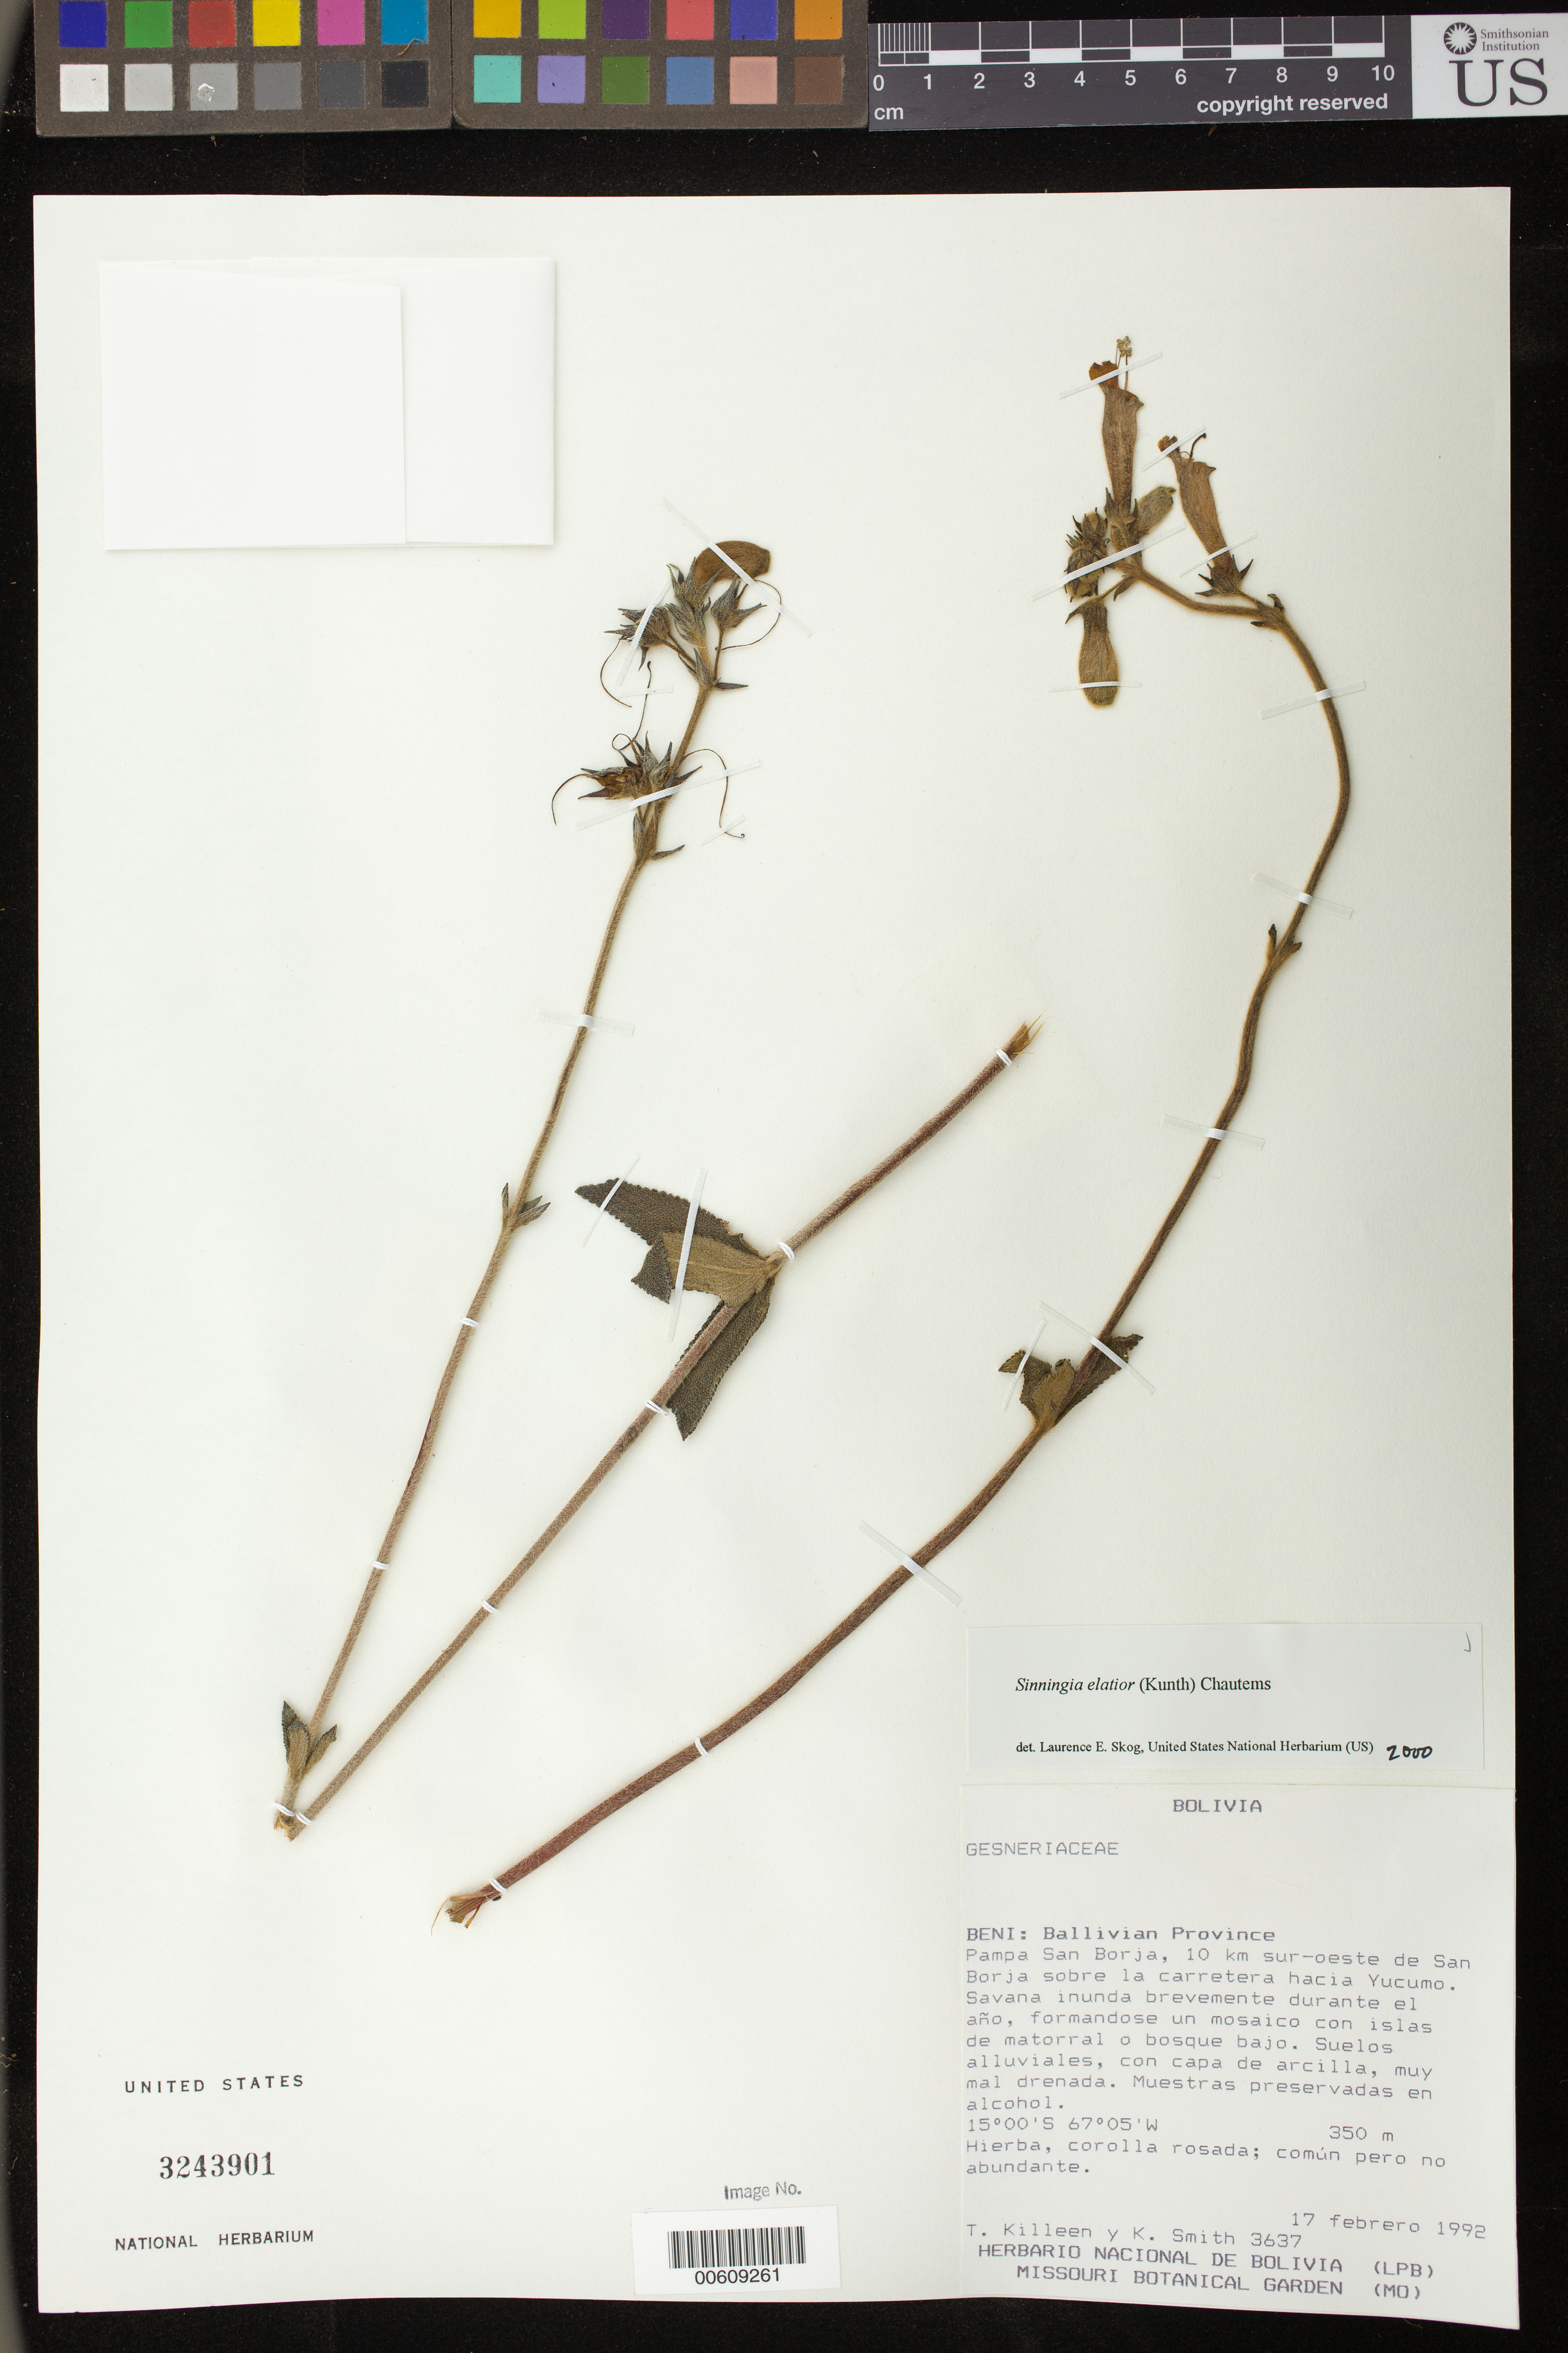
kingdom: Plantae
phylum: Tracheophyta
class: Magnoliopsida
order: Lamiales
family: Gesneriaceae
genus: Sinningia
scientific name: Sinningia elatior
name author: (Kunth) Chautems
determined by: Skog, Laurence E.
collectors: T. Killeen & K. Smith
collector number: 3637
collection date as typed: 17 Feb 1992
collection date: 1992-02-17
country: Bolivia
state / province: Beni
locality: Prov. Ballivian; Pampa San Borja, 10 km SW de San Borja sobre la carretera hacia Yucumo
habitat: Savana inunda brevemente durante el año, formandose un mosaico con islas de matorral o bosque bajo; suelos alluviales, con capa de arcilla, muy mal drenada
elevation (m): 350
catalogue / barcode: US 3243901